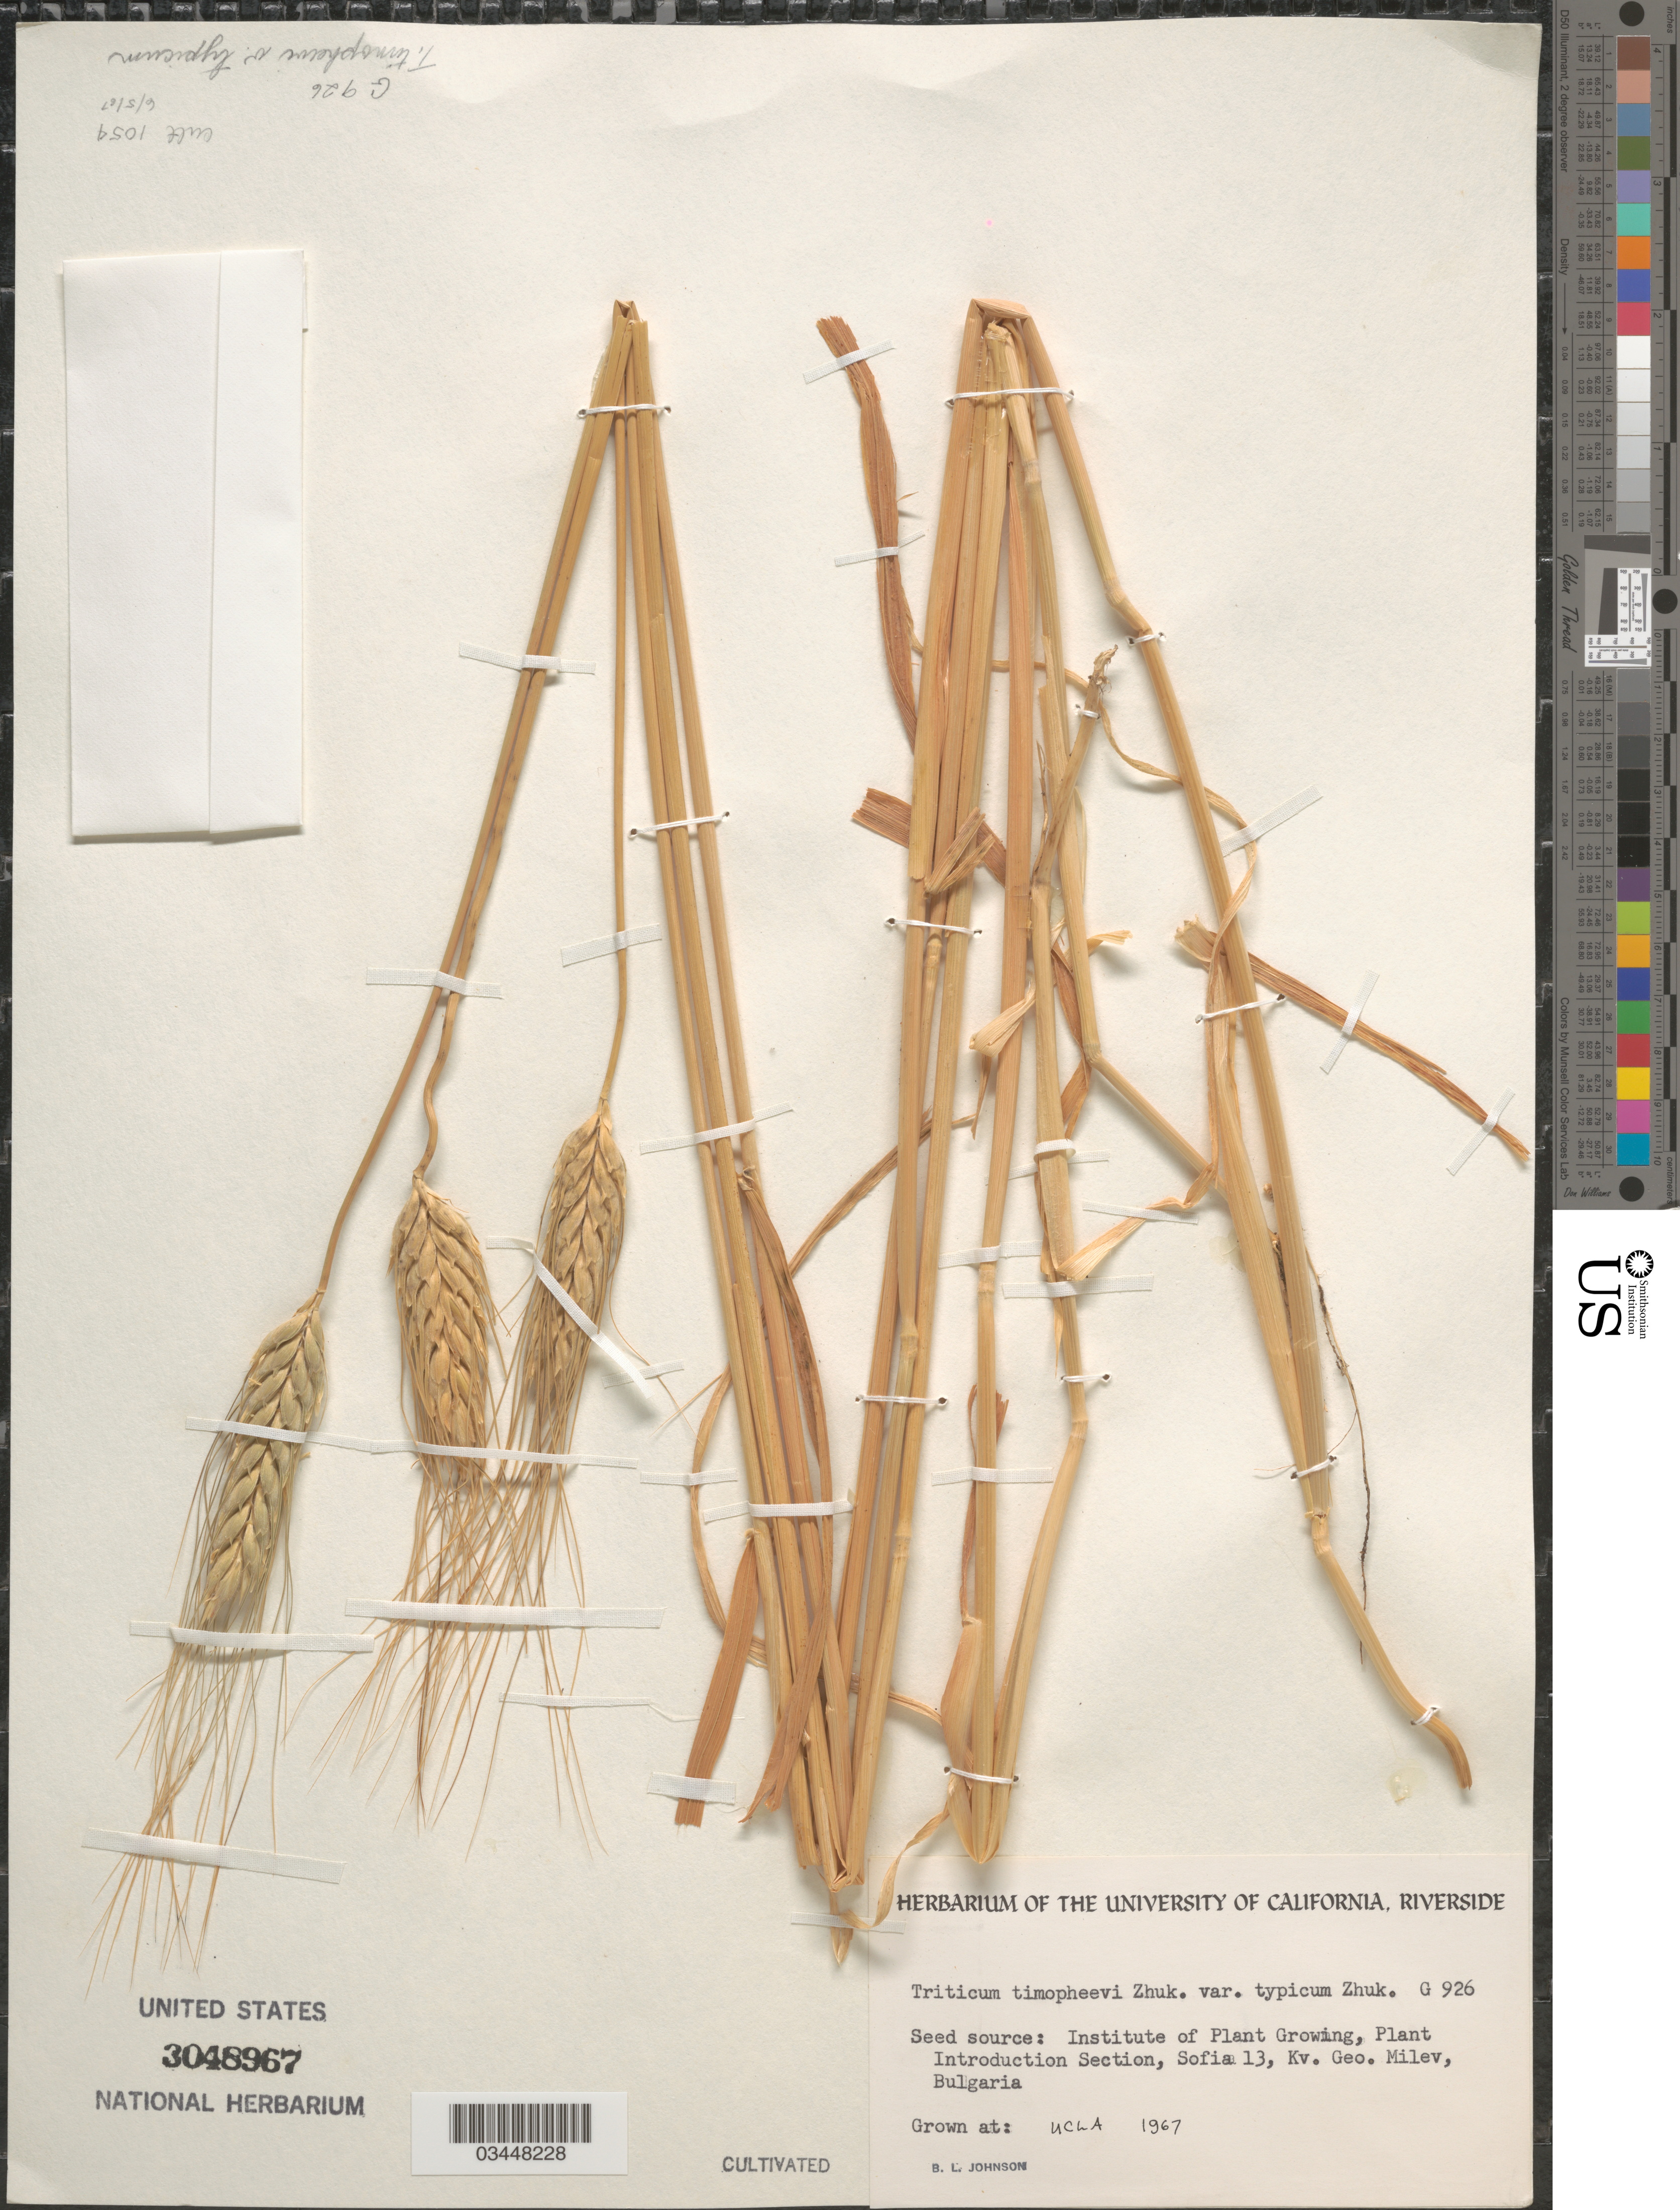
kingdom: Plantae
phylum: Tracheophyta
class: Liliopsida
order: Poales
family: Poaceae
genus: Triticum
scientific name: Triticum timopheevii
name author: (Zhuk.) Zhuk.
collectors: B. Johnson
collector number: G926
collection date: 1967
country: United States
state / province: California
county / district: Los Angeles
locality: UCLA.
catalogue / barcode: US 3048967